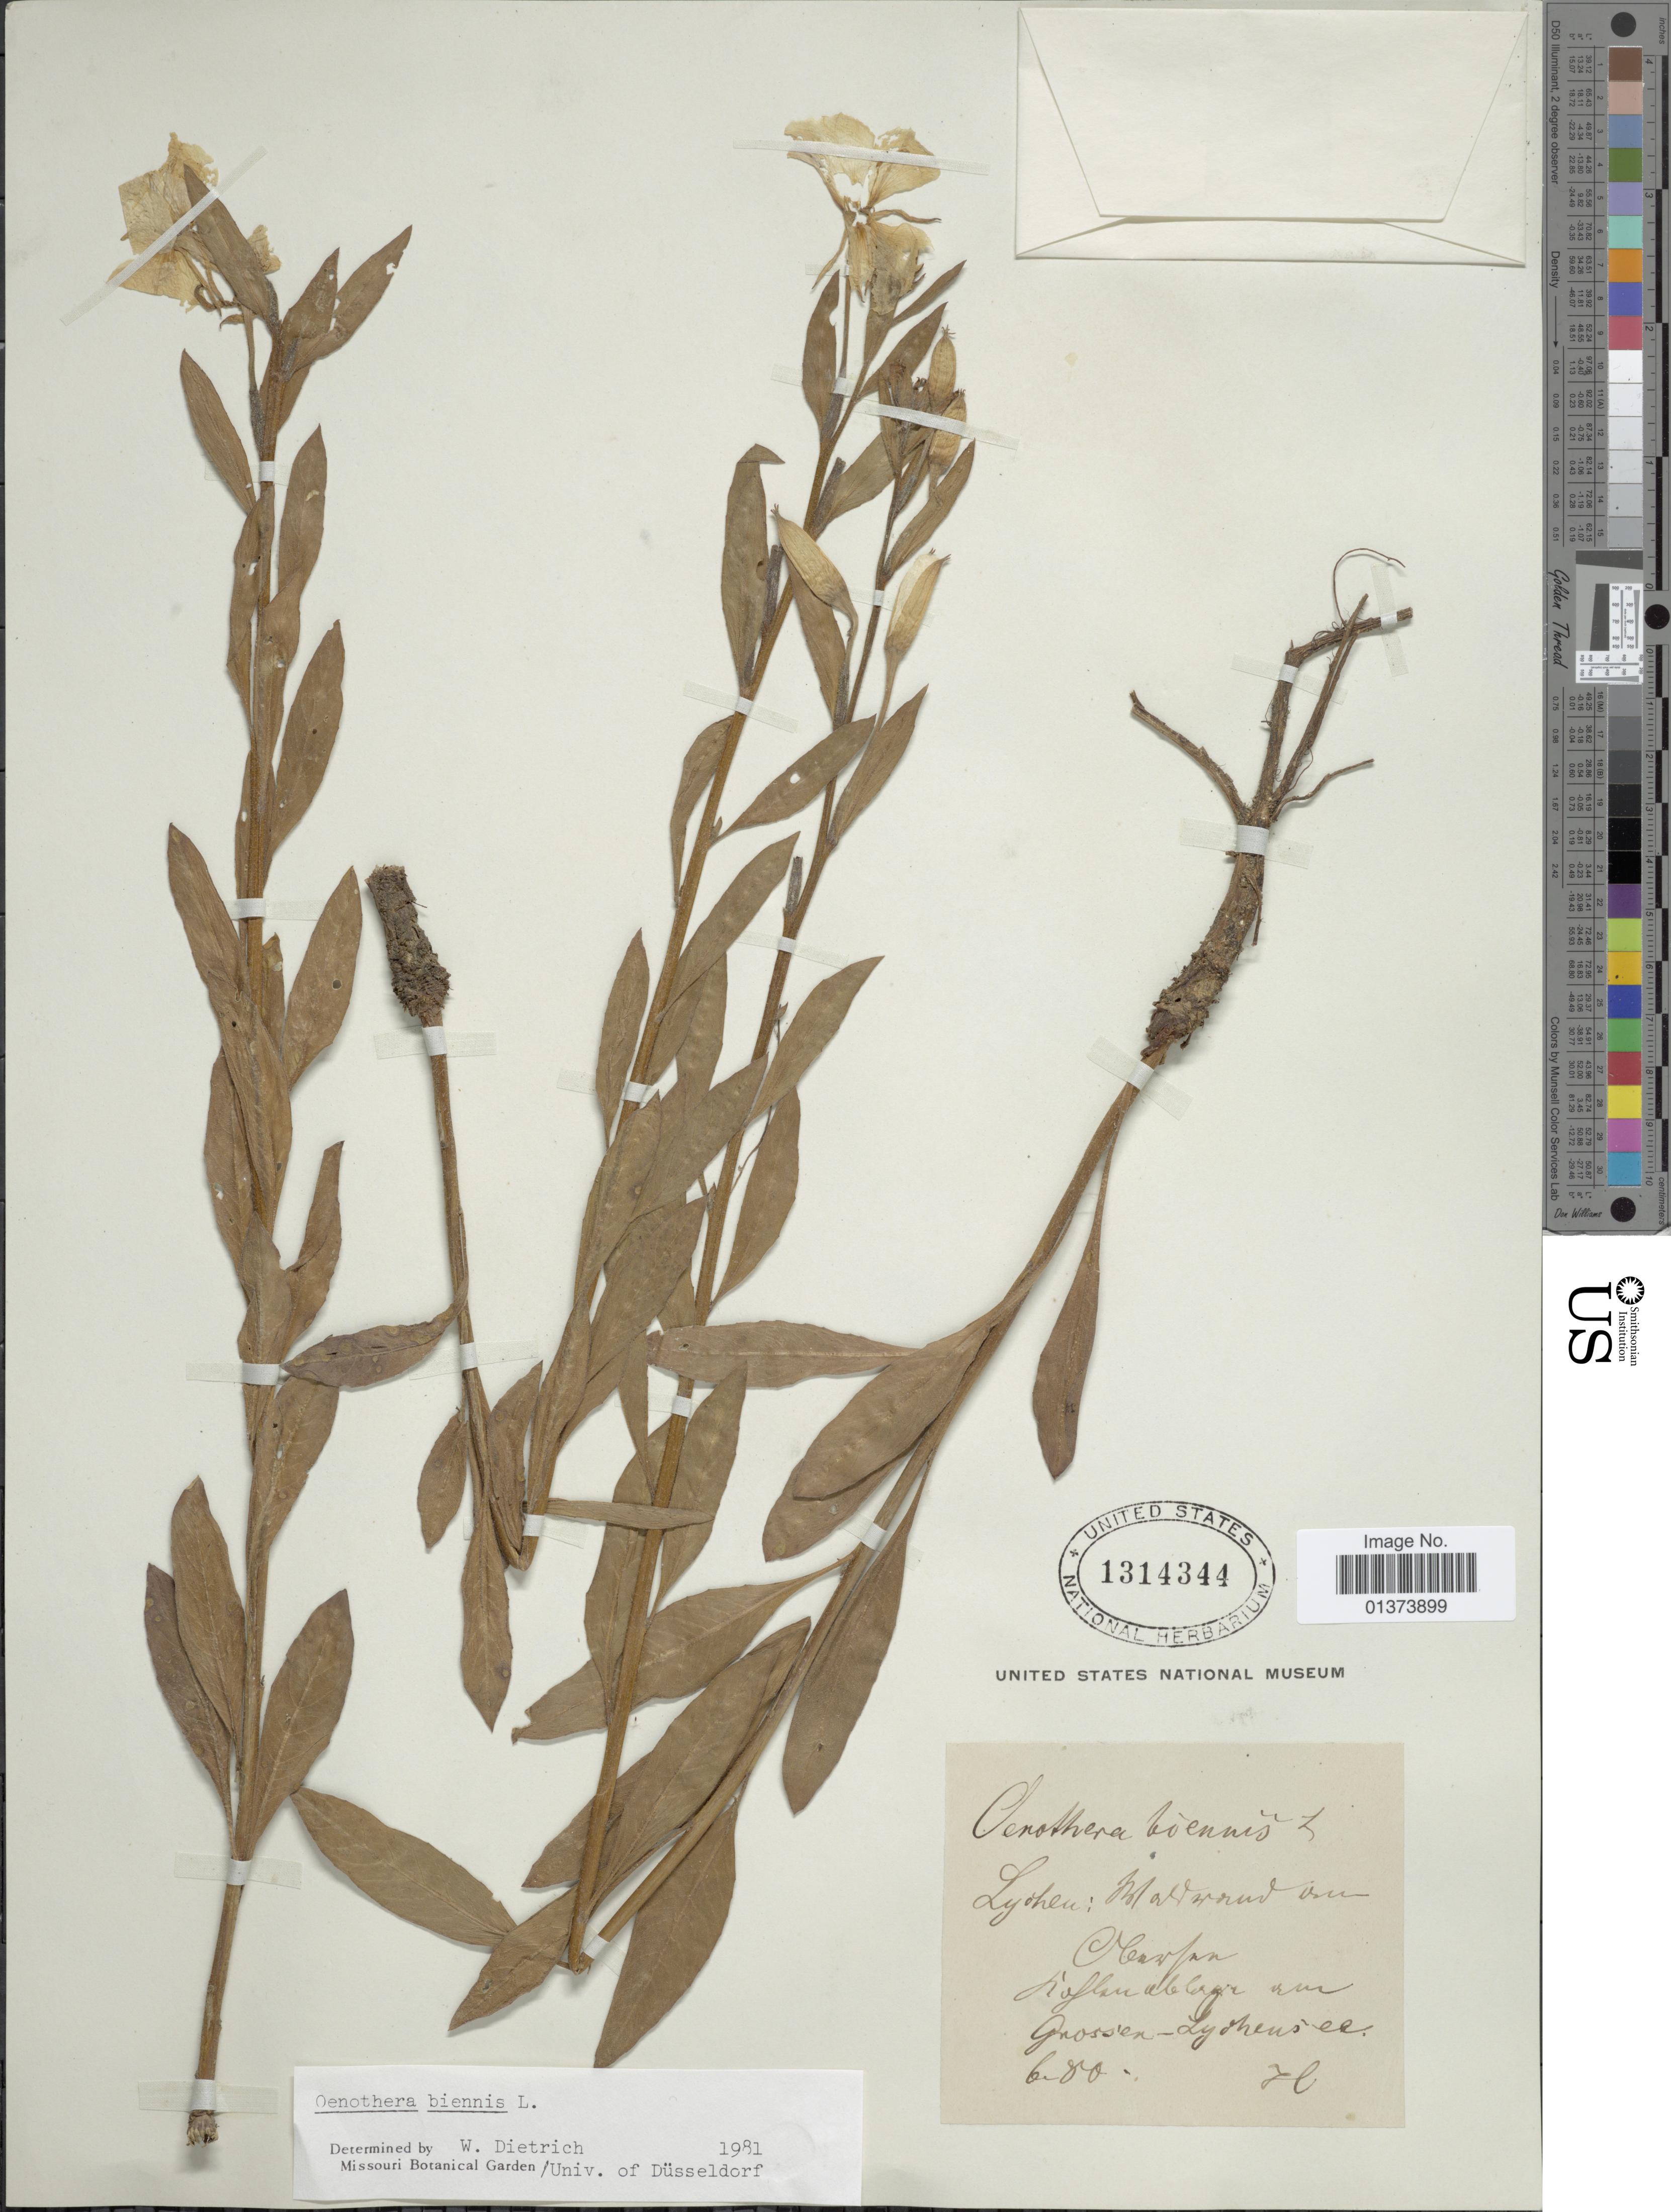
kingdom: Plantae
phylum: Tracheophyta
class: Magnoliopsida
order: Myrtales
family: Onagraceae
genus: Oenothera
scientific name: Oenothera biennis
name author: L.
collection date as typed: Transcribed d/m/y: /6/80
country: Germany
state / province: Brandenburg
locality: Lychen: [illegible text] Grossen Lychensee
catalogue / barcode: US 1314344